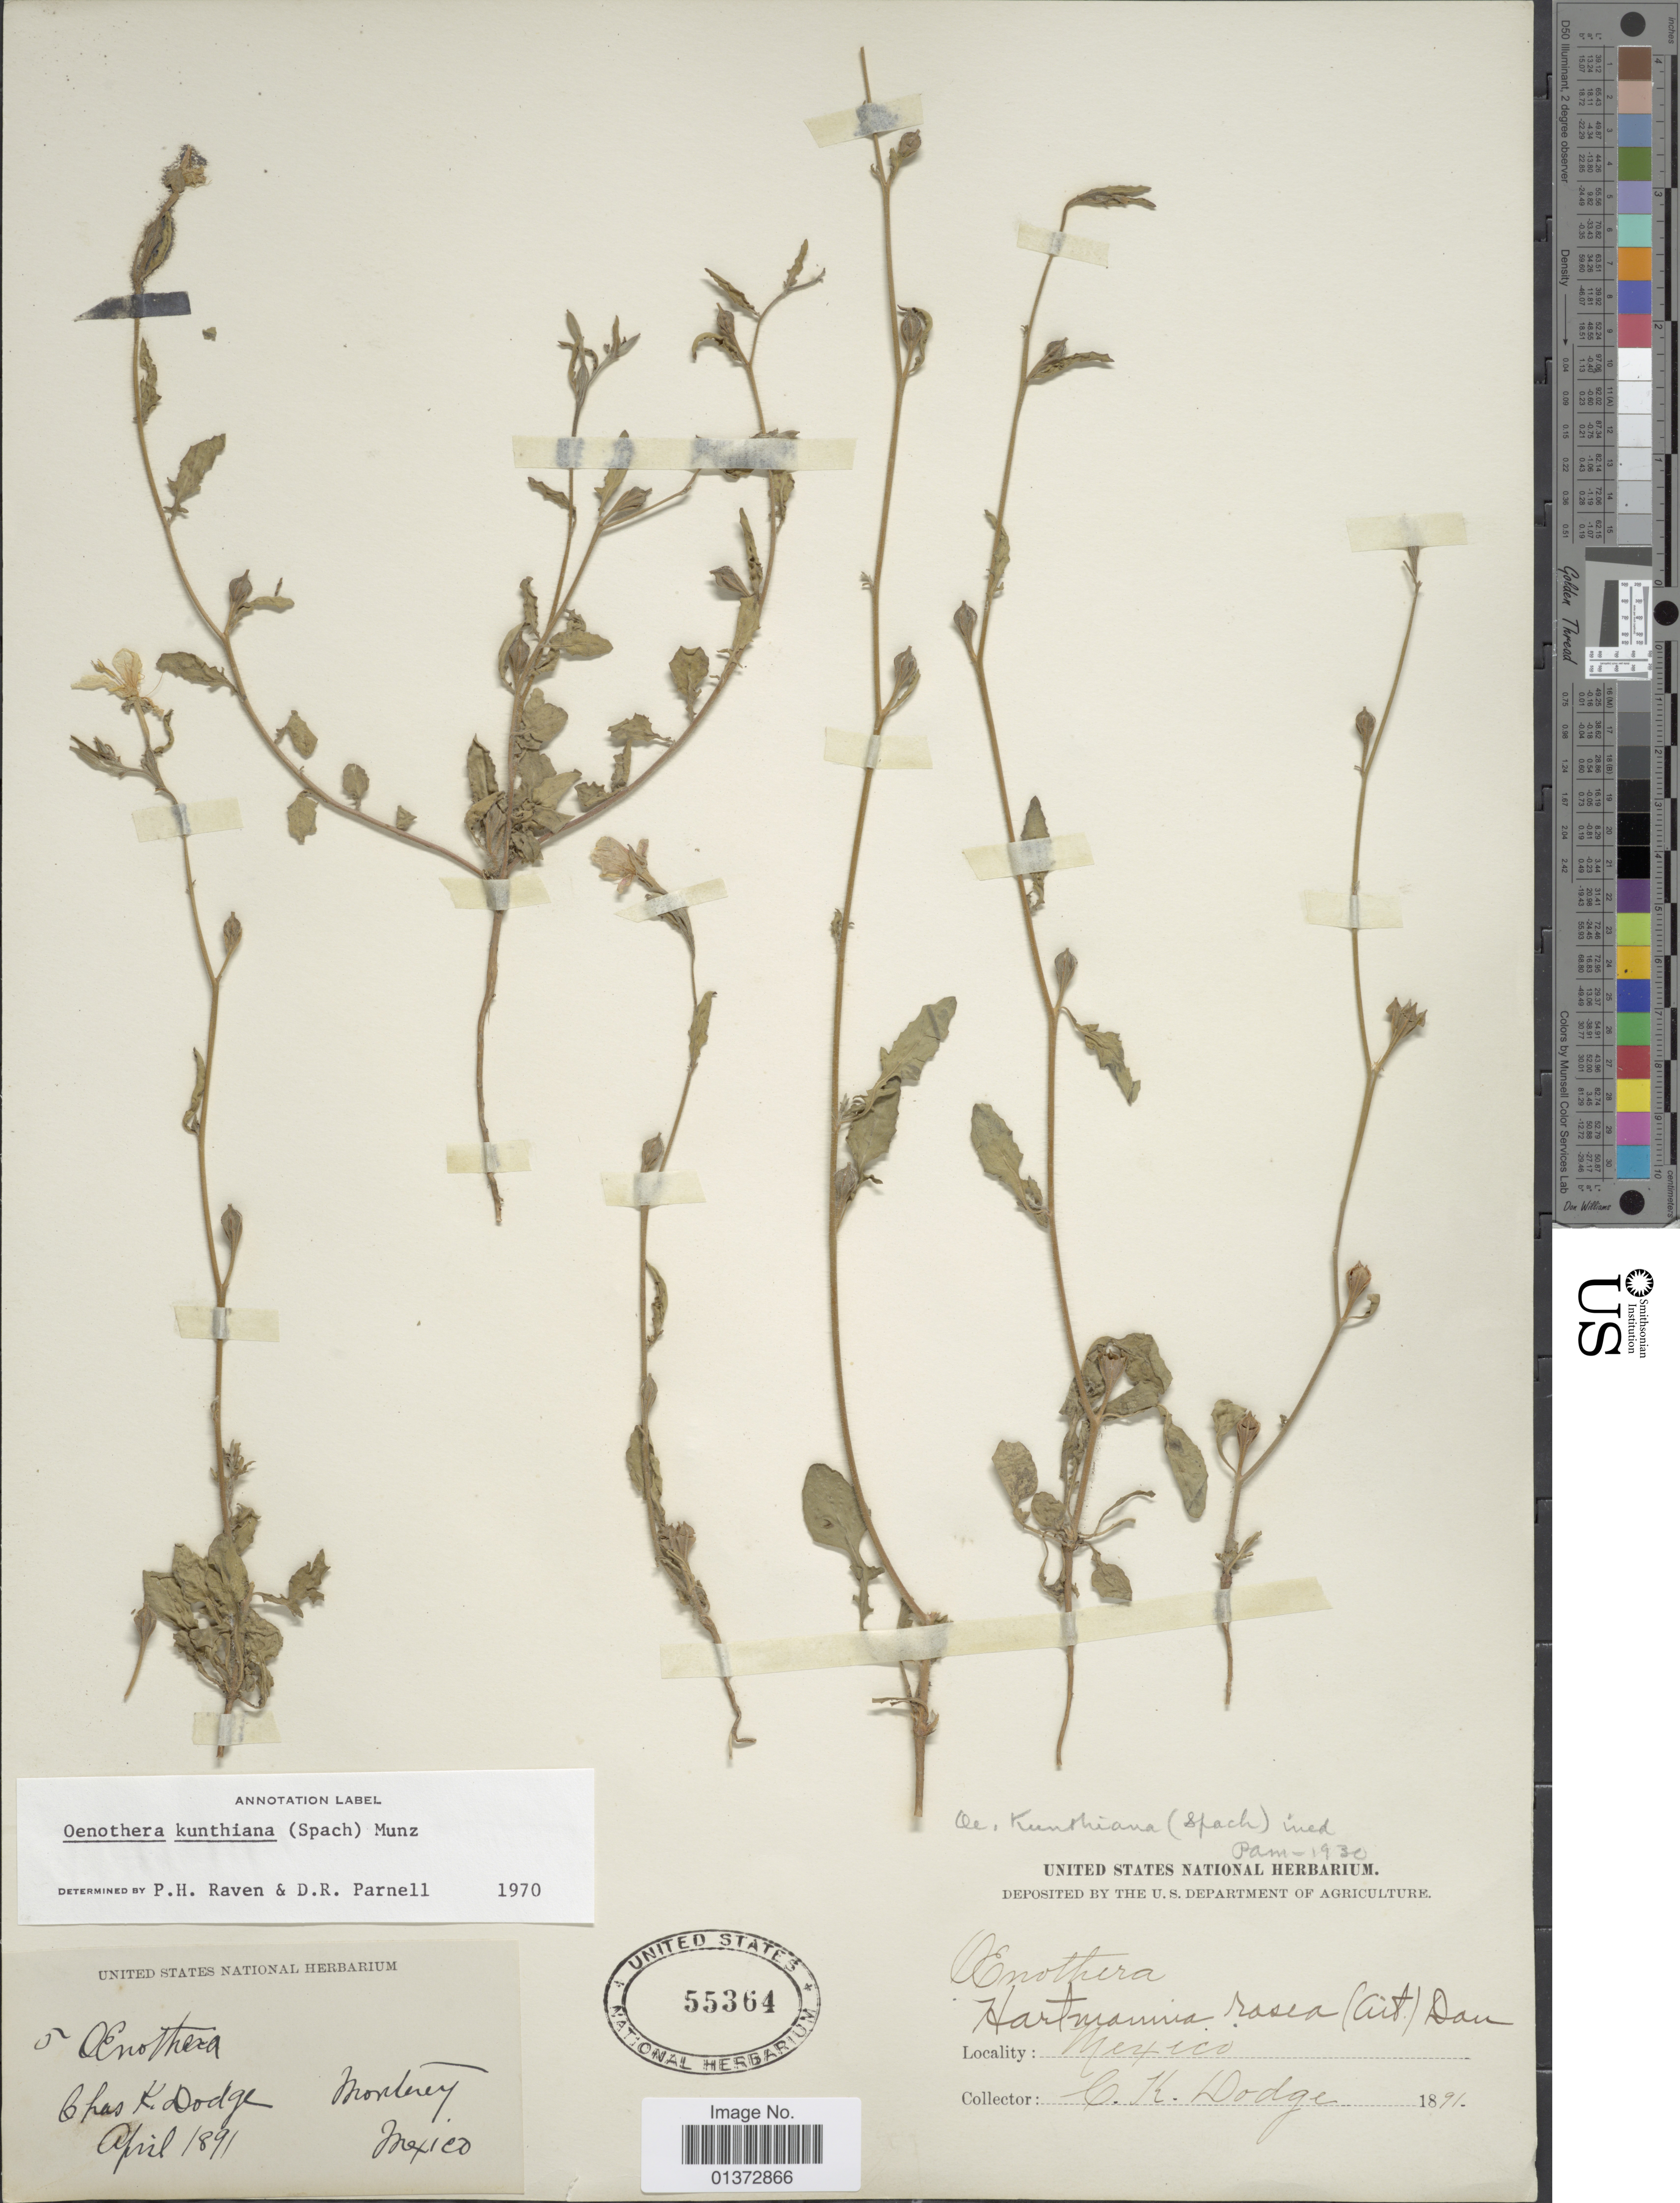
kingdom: Plantae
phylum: Tracheophyta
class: Magnoliopsida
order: Myrtales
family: Onagraceae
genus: Oenothera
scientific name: Oenothera kunthiana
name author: (Spach) Munz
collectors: C. K. Dodge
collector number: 5*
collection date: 1891-04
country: Mexico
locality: Monterrey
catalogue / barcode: US 55364